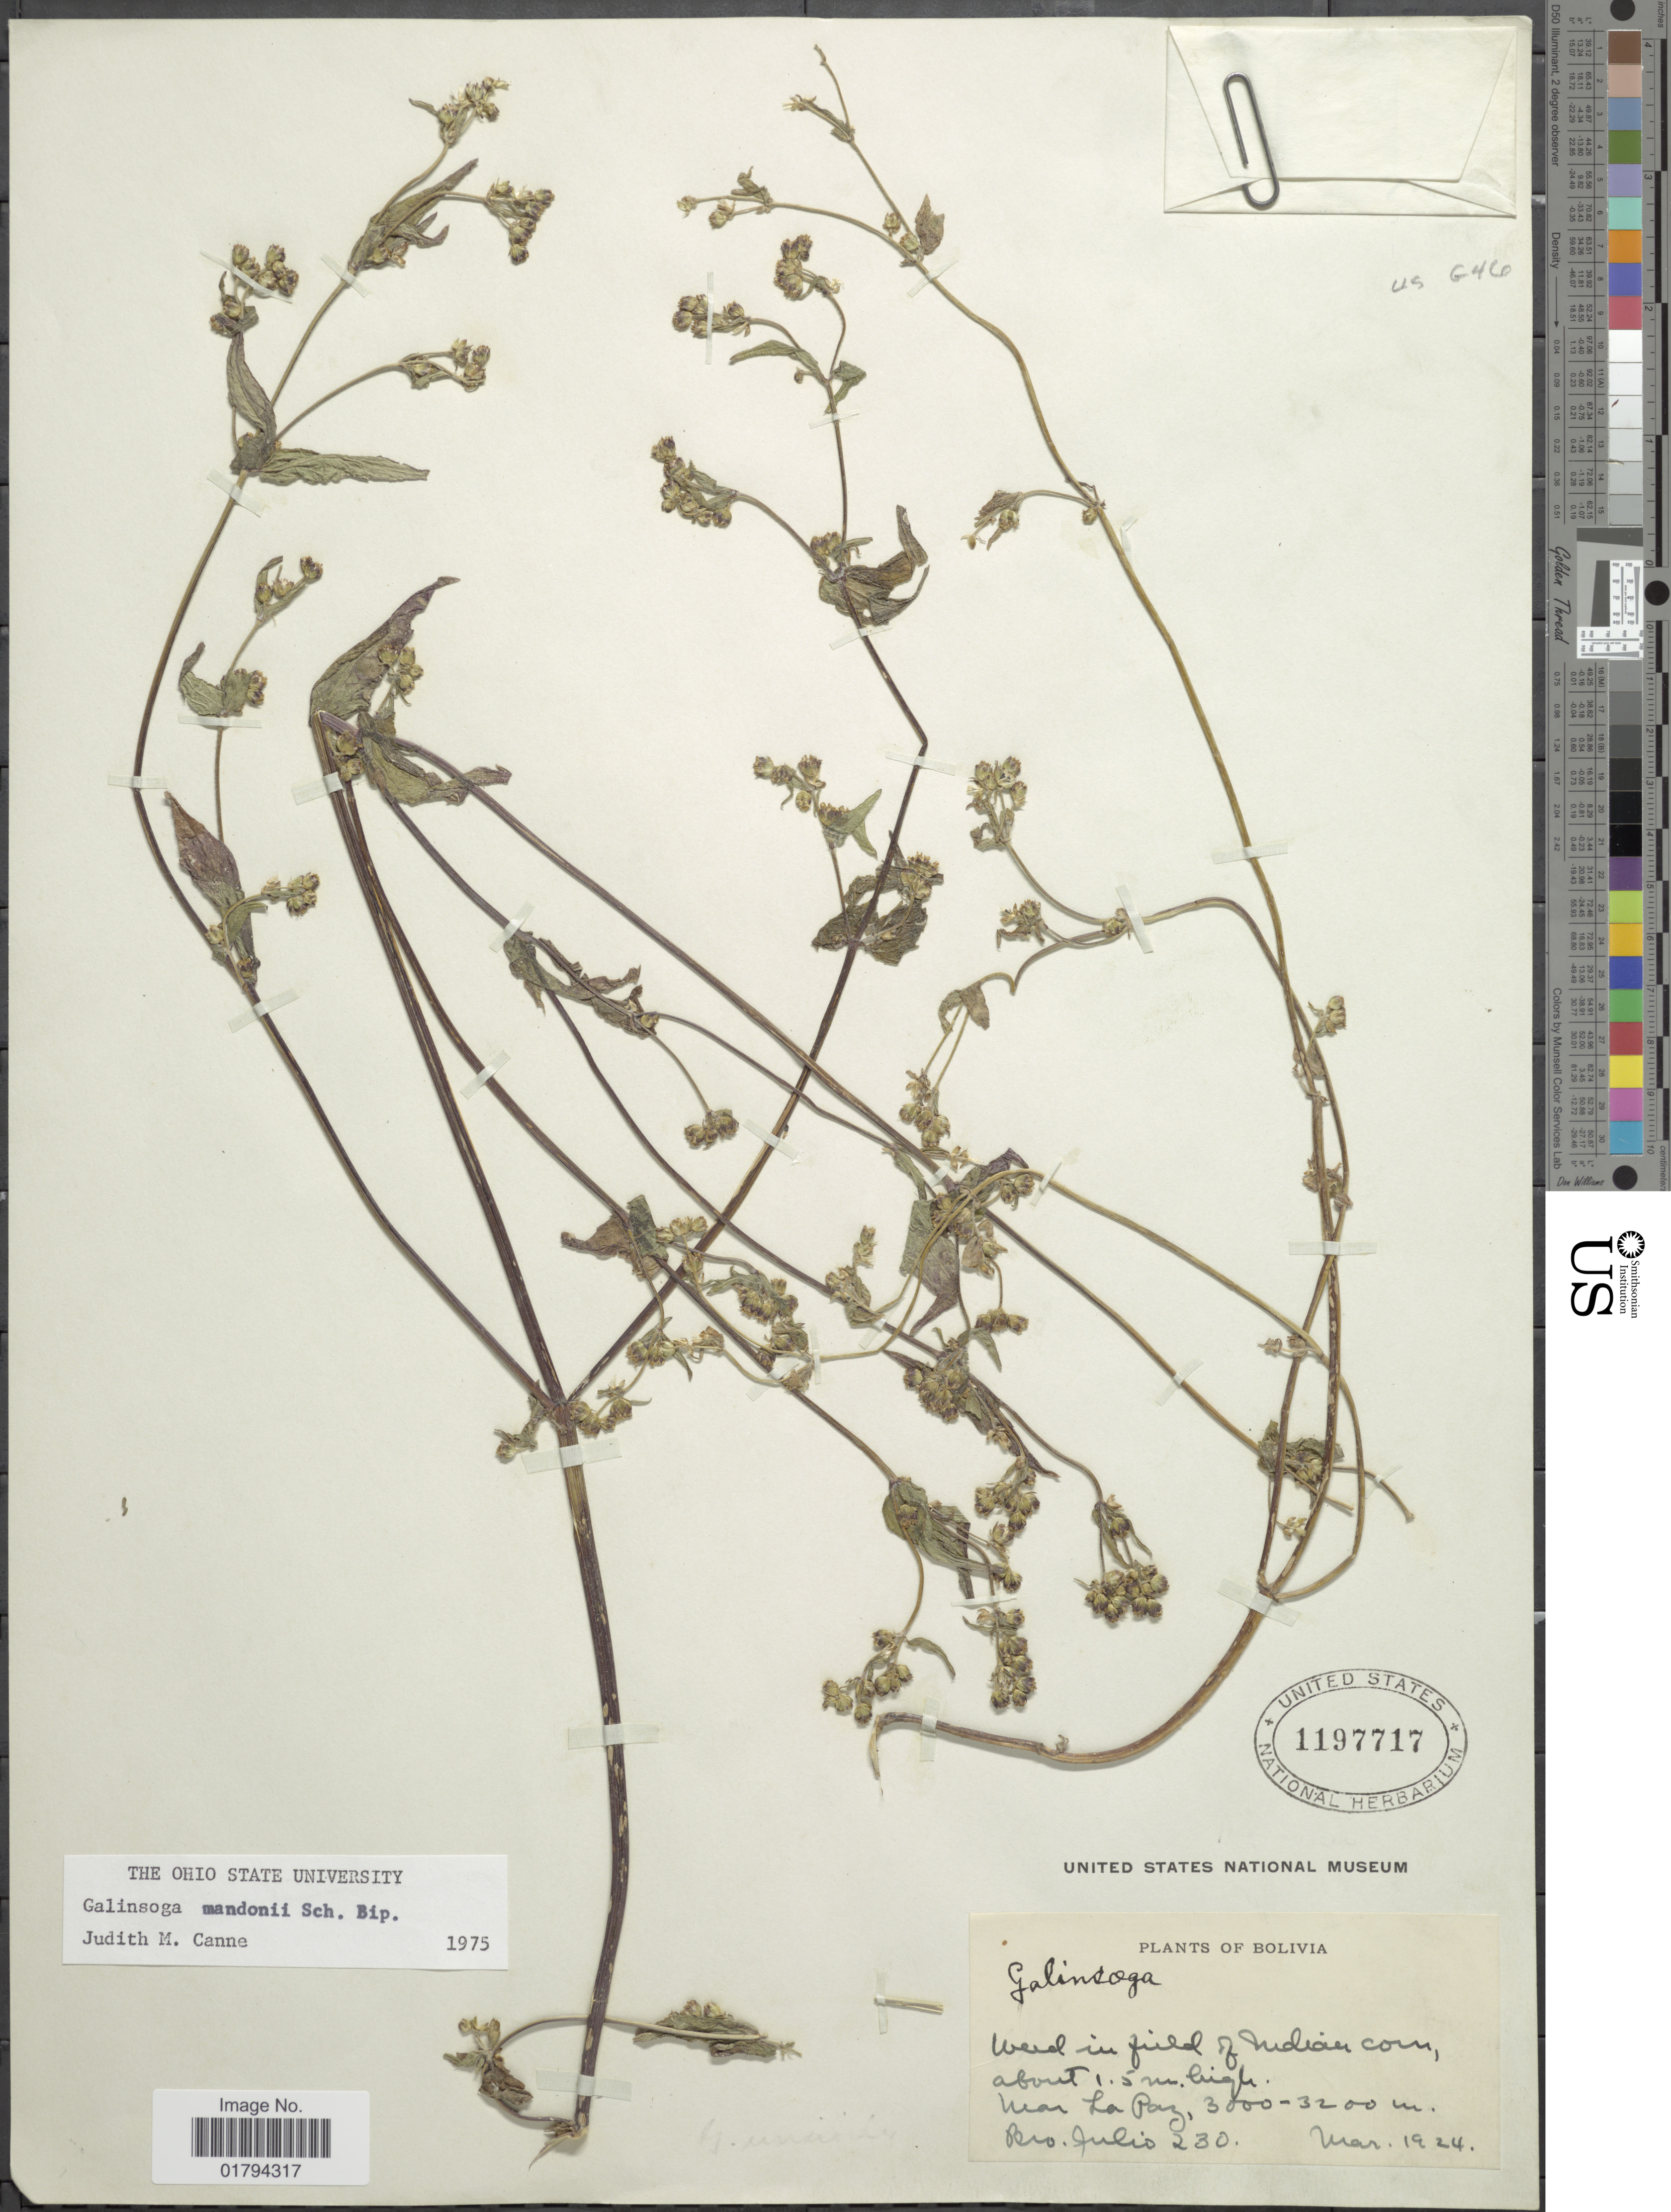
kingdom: Plantae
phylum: Tracheophyta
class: Magnoliopsida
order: Asterales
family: Asteraceae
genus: Galinsoga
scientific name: Galinsoga mandonii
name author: Sch. Bip.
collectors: Bro. Julio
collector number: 230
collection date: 1924-03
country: Bolivia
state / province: La Paz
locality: Weed in field of Indian corn.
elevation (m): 3000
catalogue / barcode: US 1197717